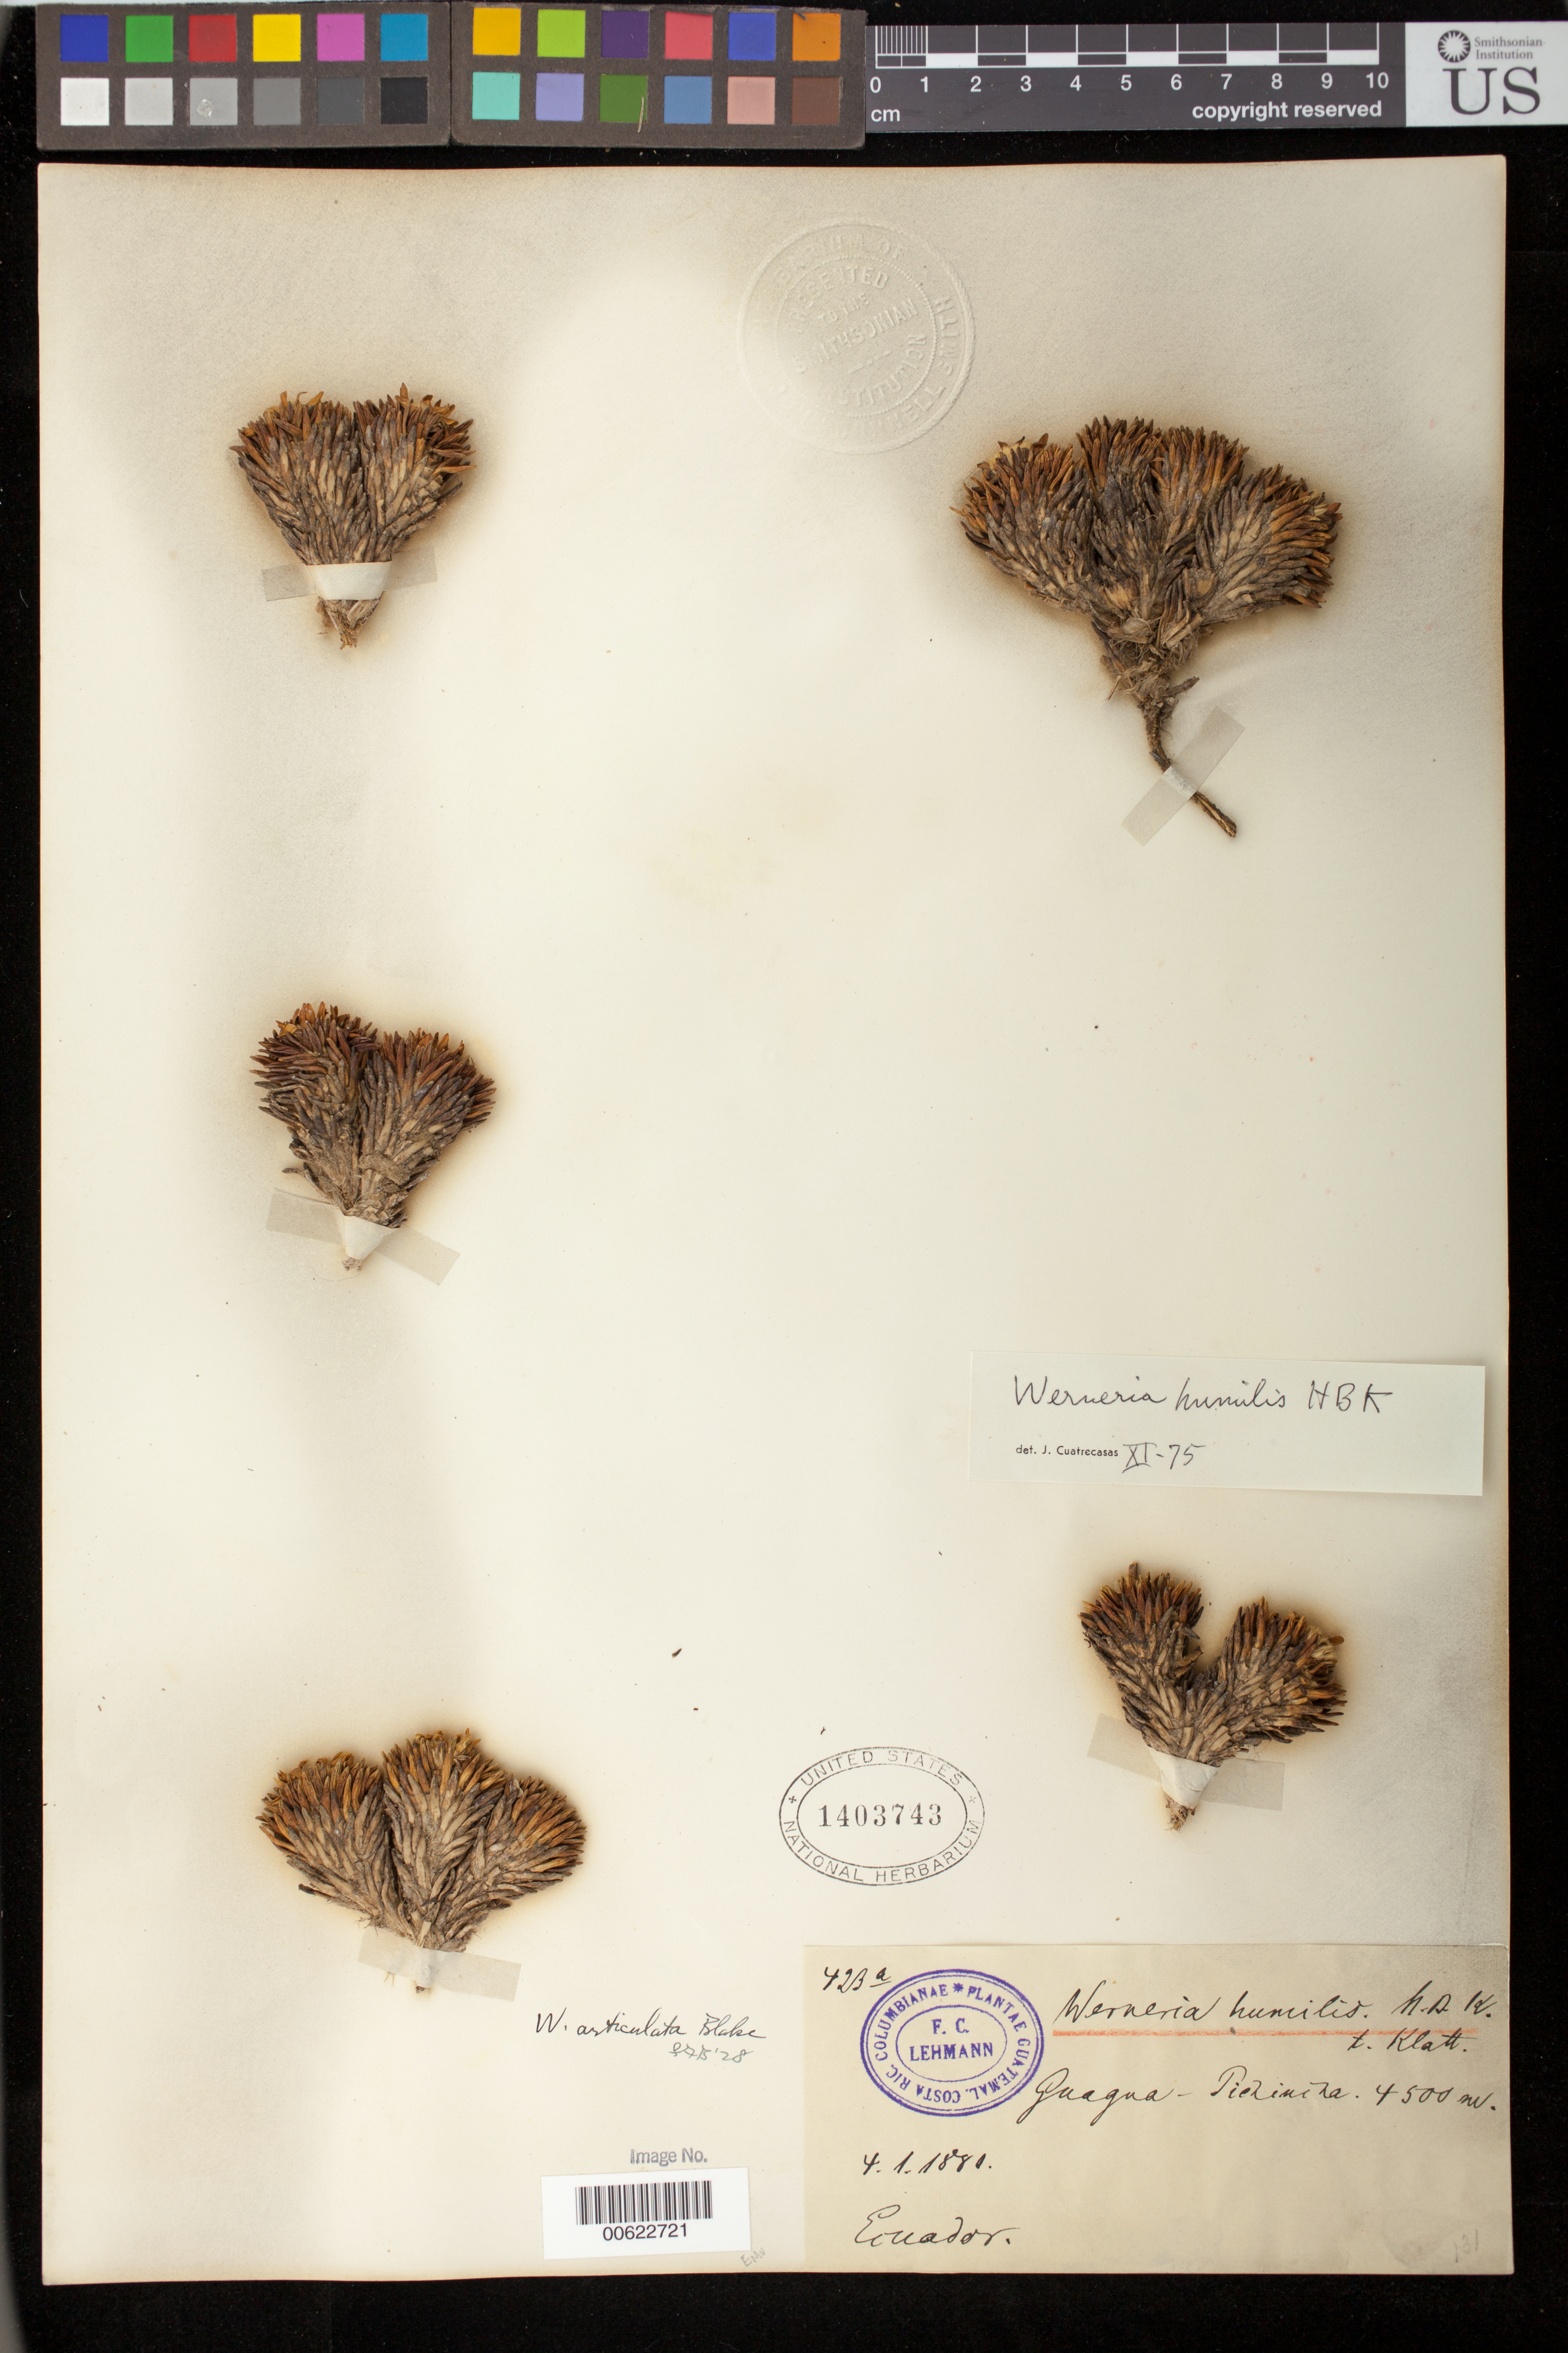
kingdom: Plantae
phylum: Tracheophyta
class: Magnoliopsida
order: Asterales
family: Asteraceae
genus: Werneria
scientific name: Werneria humilis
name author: Kunth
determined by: Funk, Vicki A., (BOT), Smithsonian Institution - National Museum of Natural History (UNITED STATES)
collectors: F. C. Lehmann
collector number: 423 a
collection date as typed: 4 January 1880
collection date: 1880-01-04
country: Ecuador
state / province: Guayas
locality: Tiehimiha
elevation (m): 4500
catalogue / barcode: US 1403743